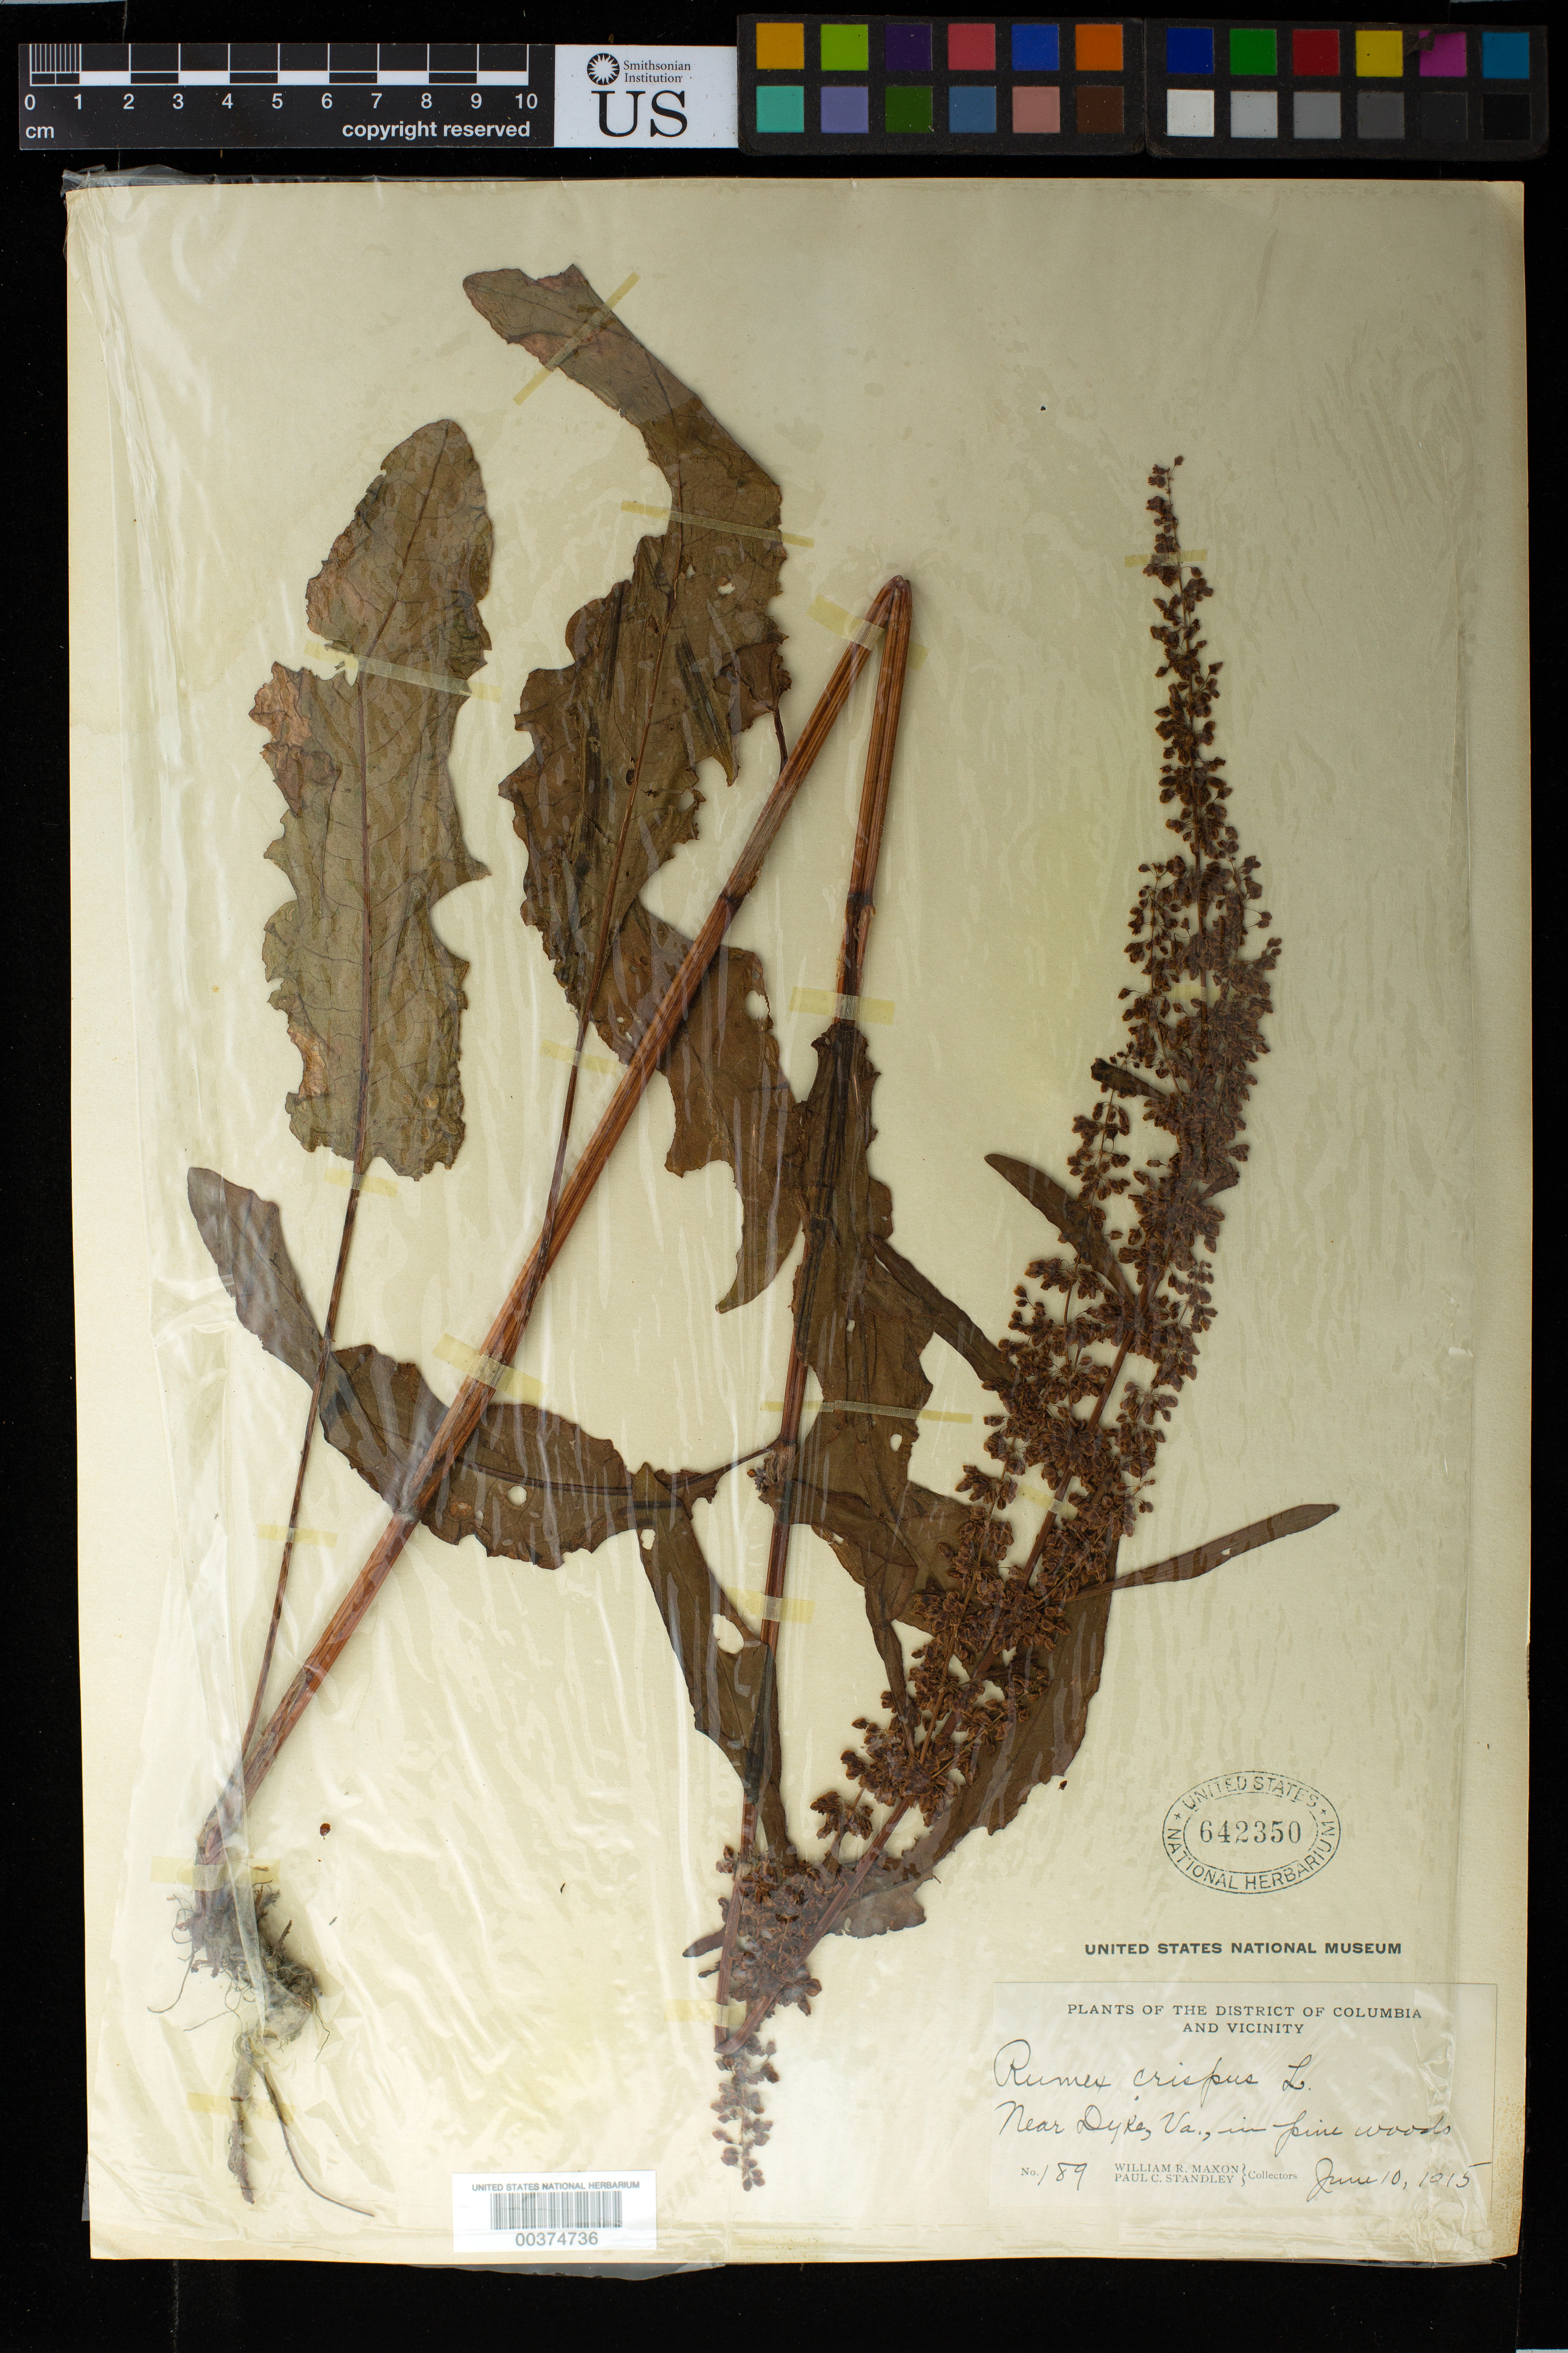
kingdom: Plantae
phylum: Tracheophyta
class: Magnoliopsida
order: Caryophyllales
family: Polygonaceae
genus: Rumex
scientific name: Rumex crispus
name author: L.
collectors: W. R. Maxon & P. C. Standley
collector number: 189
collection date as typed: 10 Jun 1915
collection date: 1915-06-10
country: United States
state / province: Virginia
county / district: Fairfax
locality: near Dyke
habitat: pine woods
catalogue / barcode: US 642350